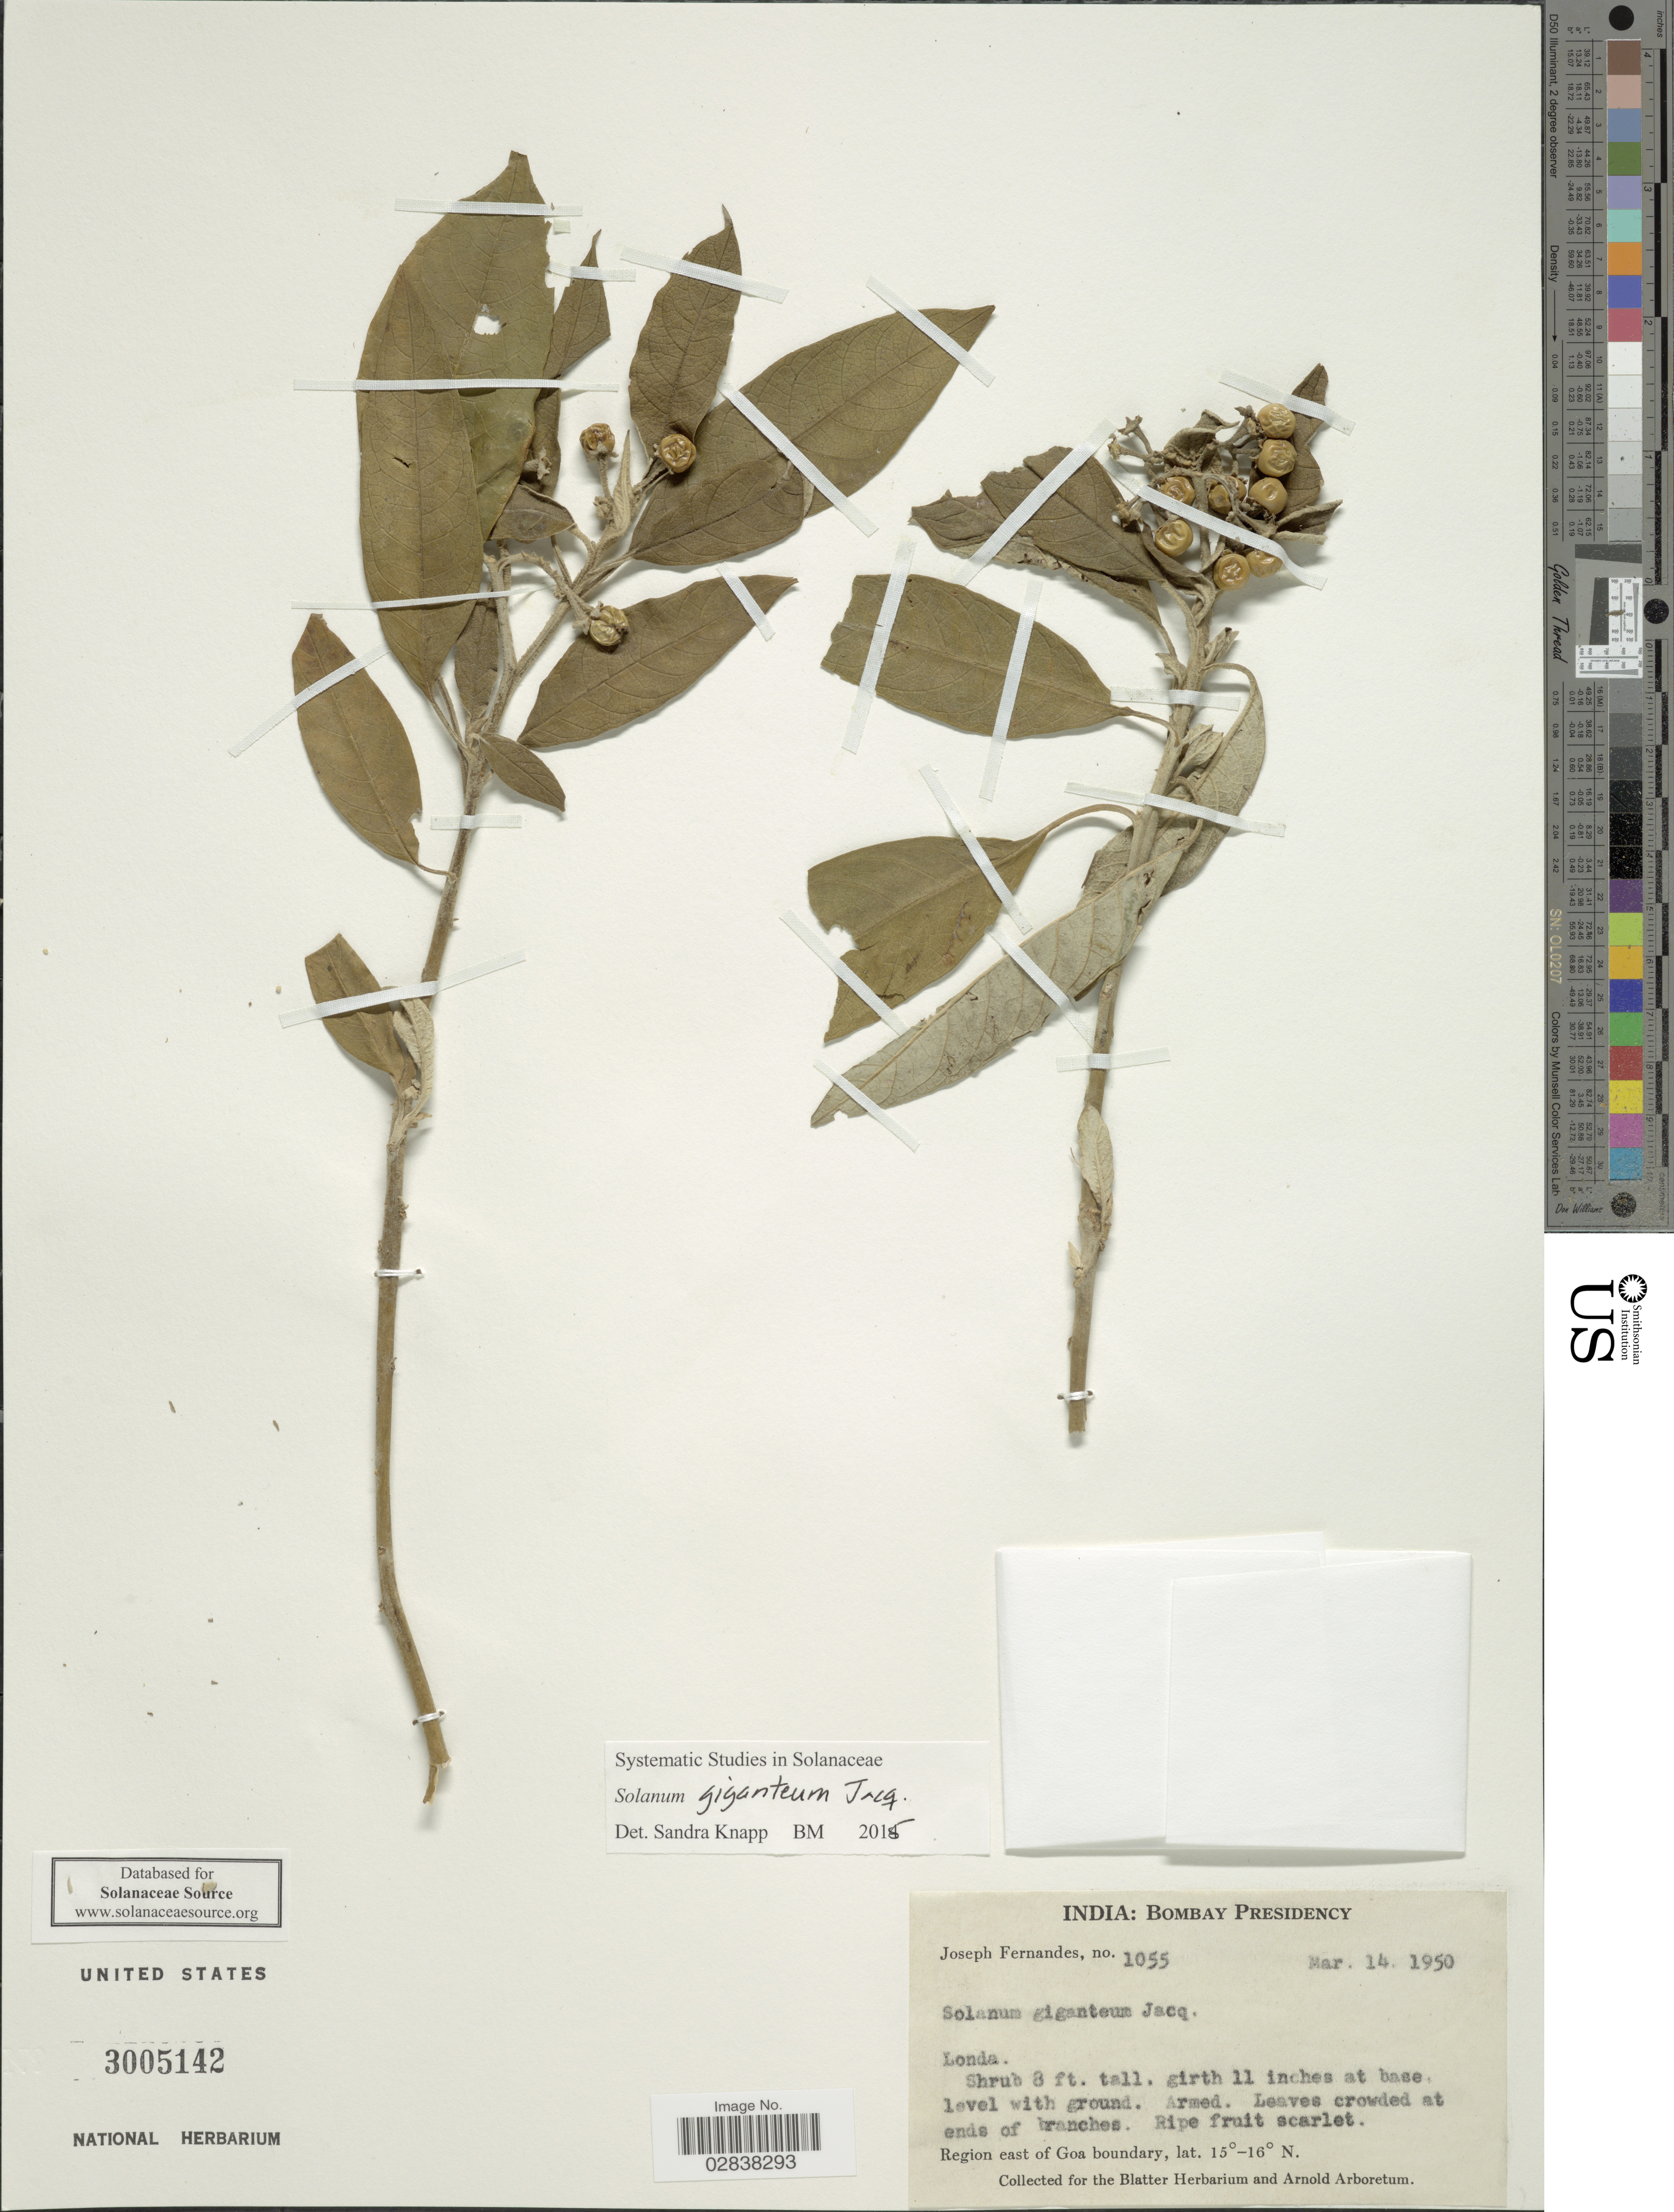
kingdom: Plantae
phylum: Tracheophyta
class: Magnoliopsida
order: Solanales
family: Solanaceae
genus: Solanum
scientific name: Solanum giganteum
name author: Jacq.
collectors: J. Fernandes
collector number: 1055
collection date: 1950-03-14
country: India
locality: Bombay Presidency, Londa, Region east of Goa boundary.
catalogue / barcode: US 3005142